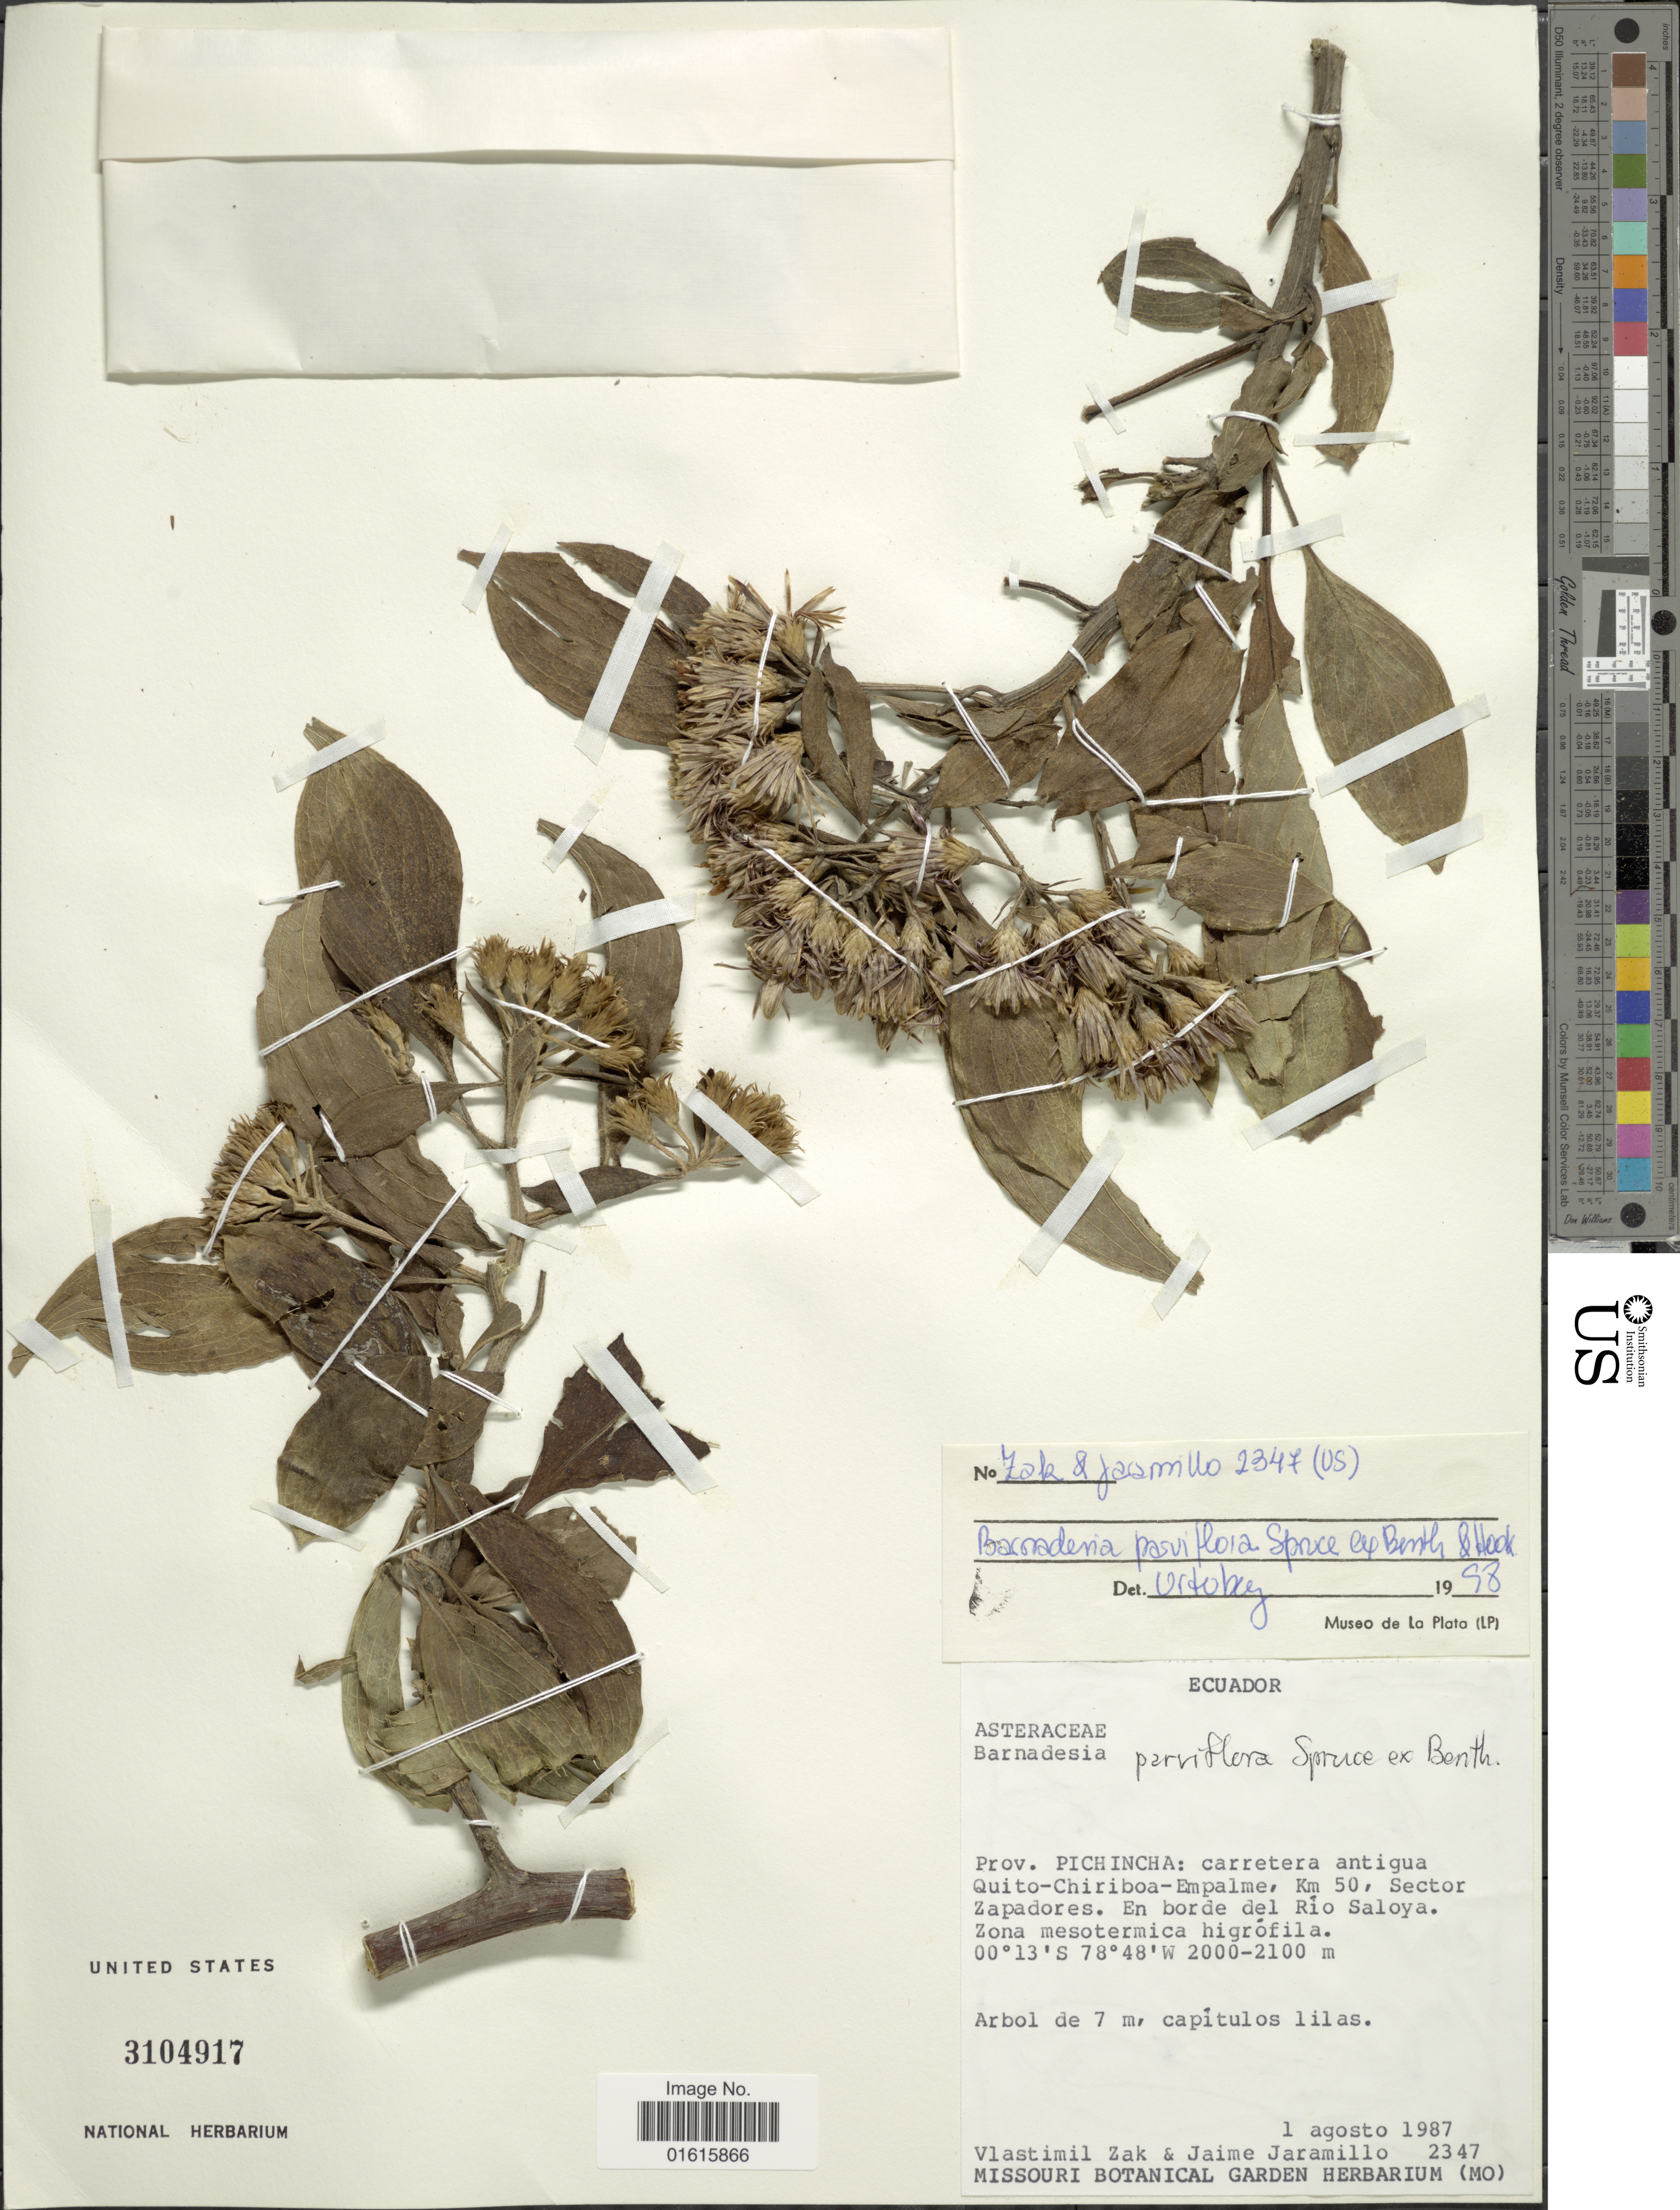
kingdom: Plantae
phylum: Tracheophyta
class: Magnoliopsida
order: Asterales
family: Asteraceae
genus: Barnadesia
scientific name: Barnadesia parviflora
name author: Spruce ex Benth. & Hook. f.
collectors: V. Zak & J. Jaramilo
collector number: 2347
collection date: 1987-08-01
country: Ecuador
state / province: Pichincha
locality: Carretera antigua Quito antigua Quito-Chiriboa-Epalme, km 50, sector Zapadores. En borde del Rio Saloya. Zona mesotermica higrofila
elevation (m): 2000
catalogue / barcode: US 3104917